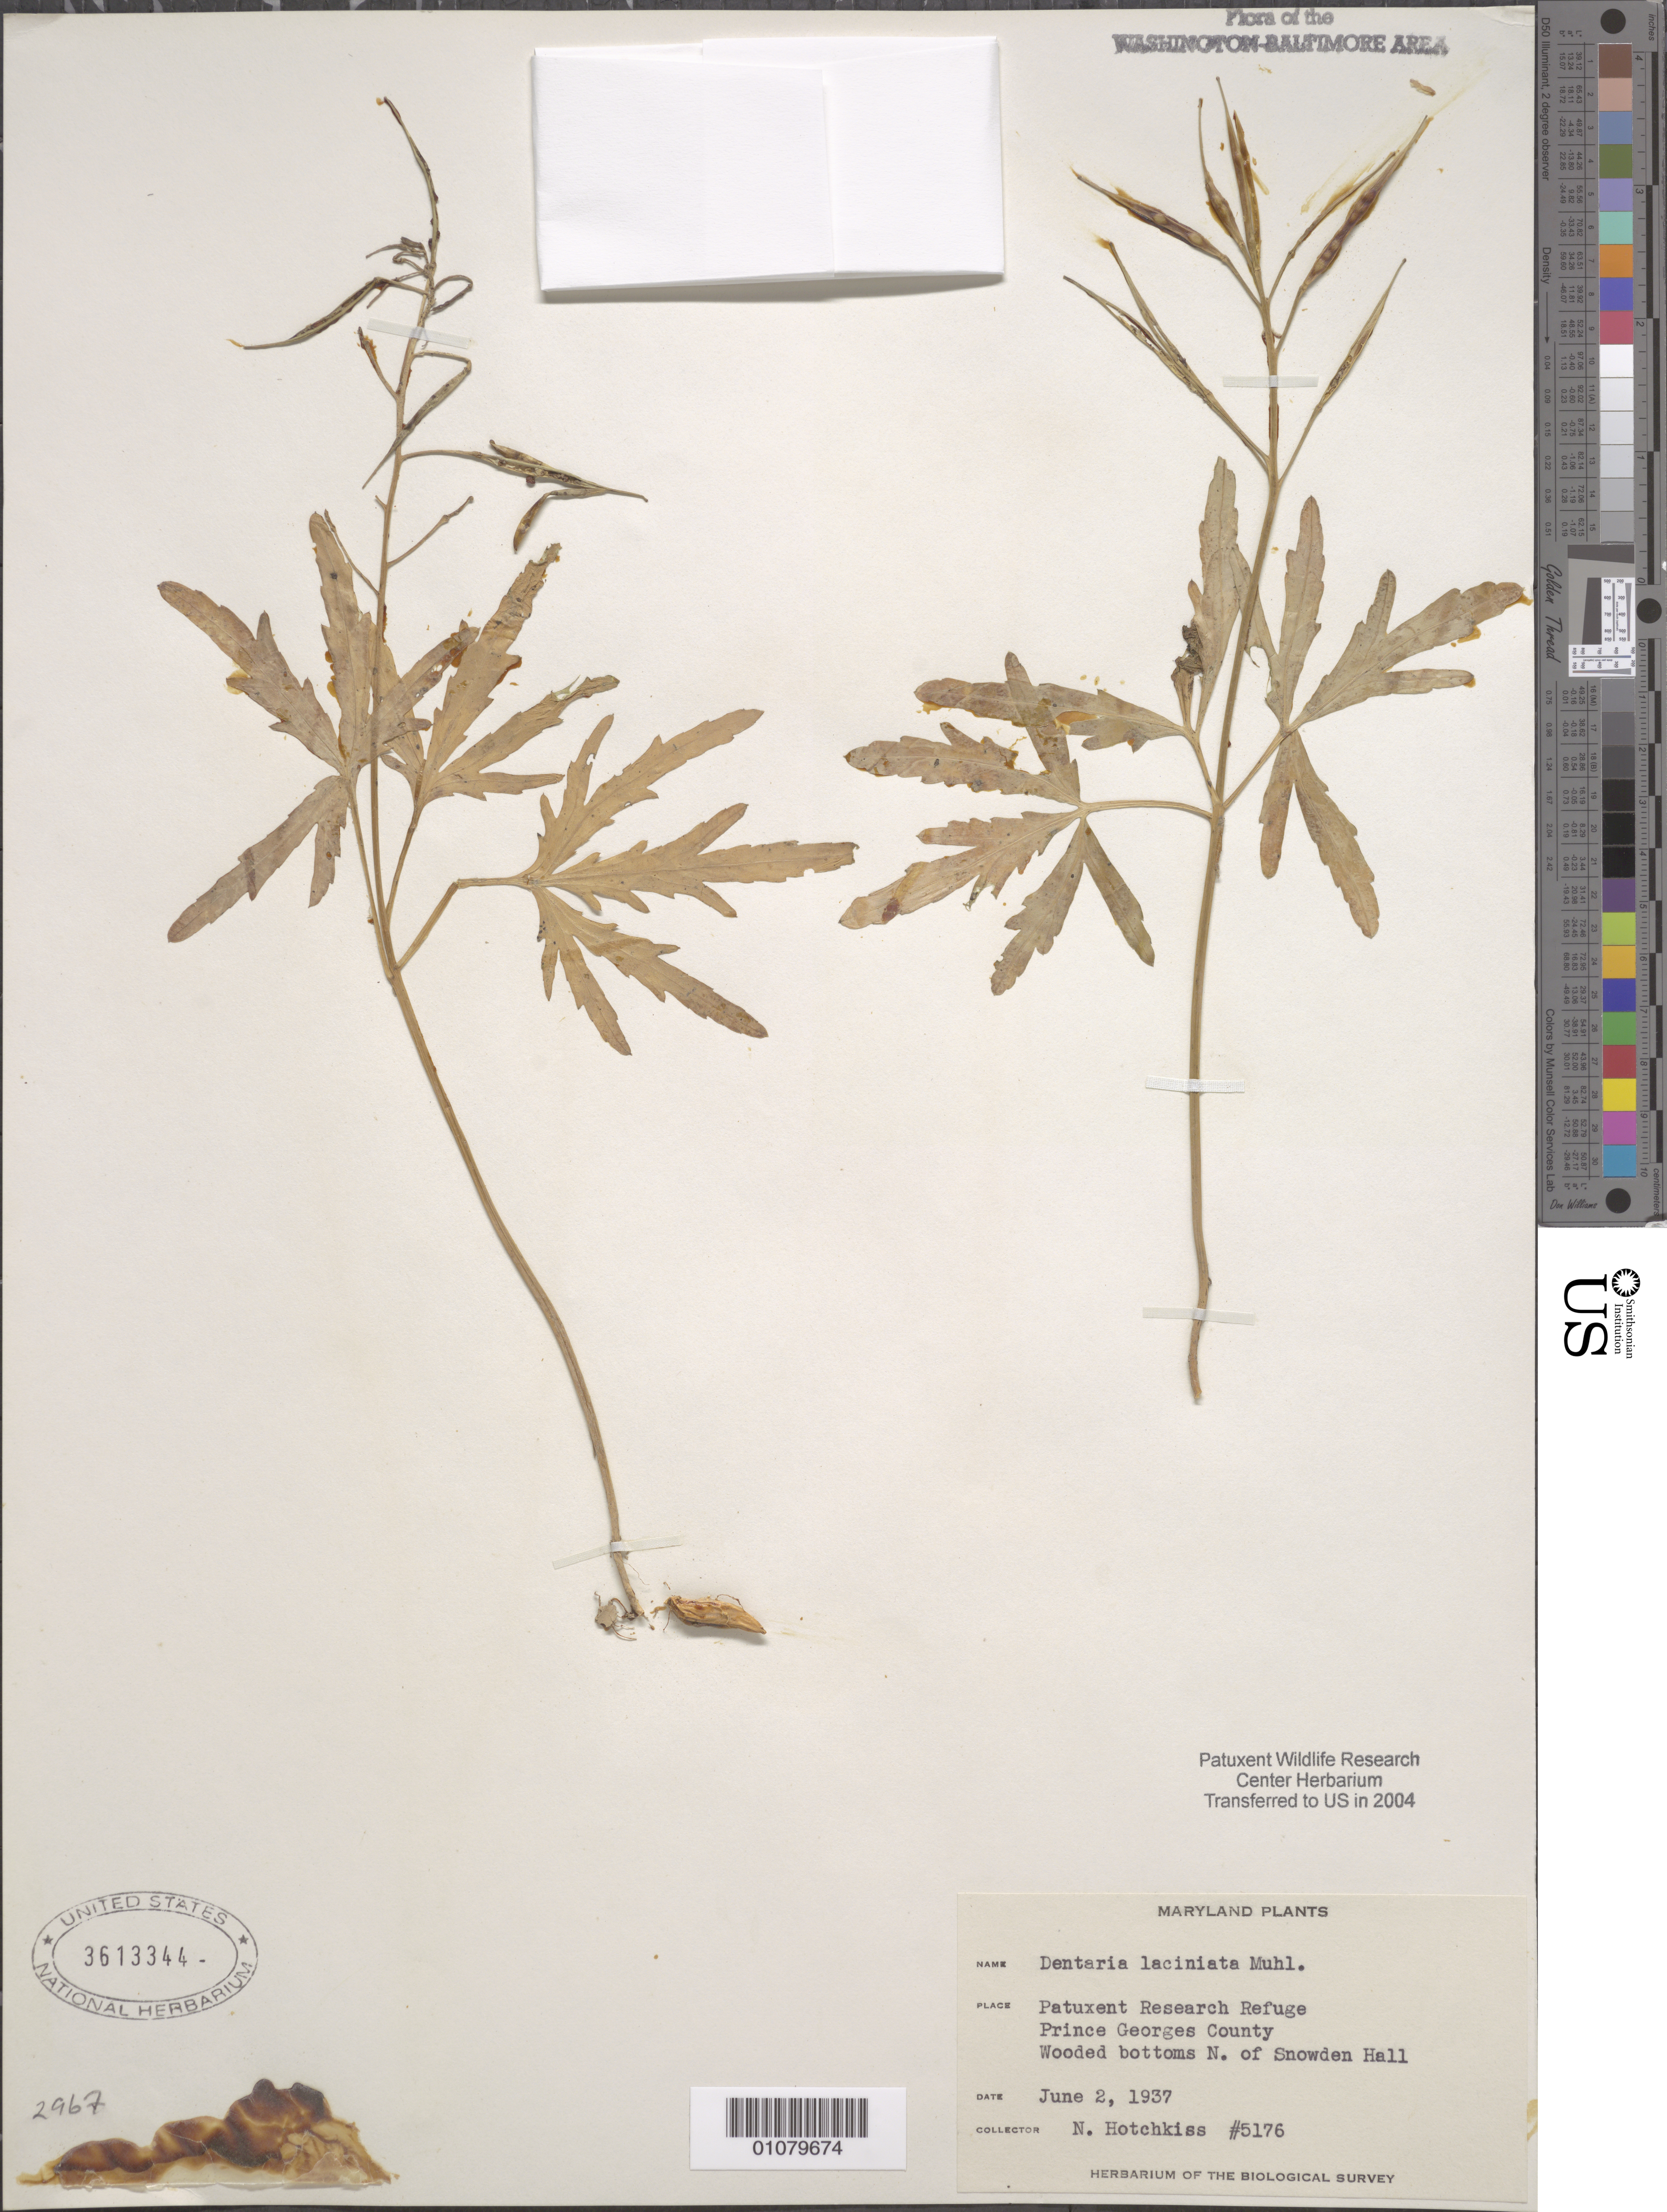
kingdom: Plantae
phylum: Tracheophyta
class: Magnoliopsida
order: Brassicales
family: Brassicaceae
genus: Cardamine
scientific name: Cardamine concatenata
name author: (Michx.) Sw.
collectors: N. Hotchkiss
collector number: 5176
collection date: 1937-06-02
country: United States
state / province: Maryland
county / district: Prince George's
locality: Patuxent Wildlife Refuge. N. of Snowden Hall.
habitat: Wooded bottoms.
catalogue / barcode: US 3613344